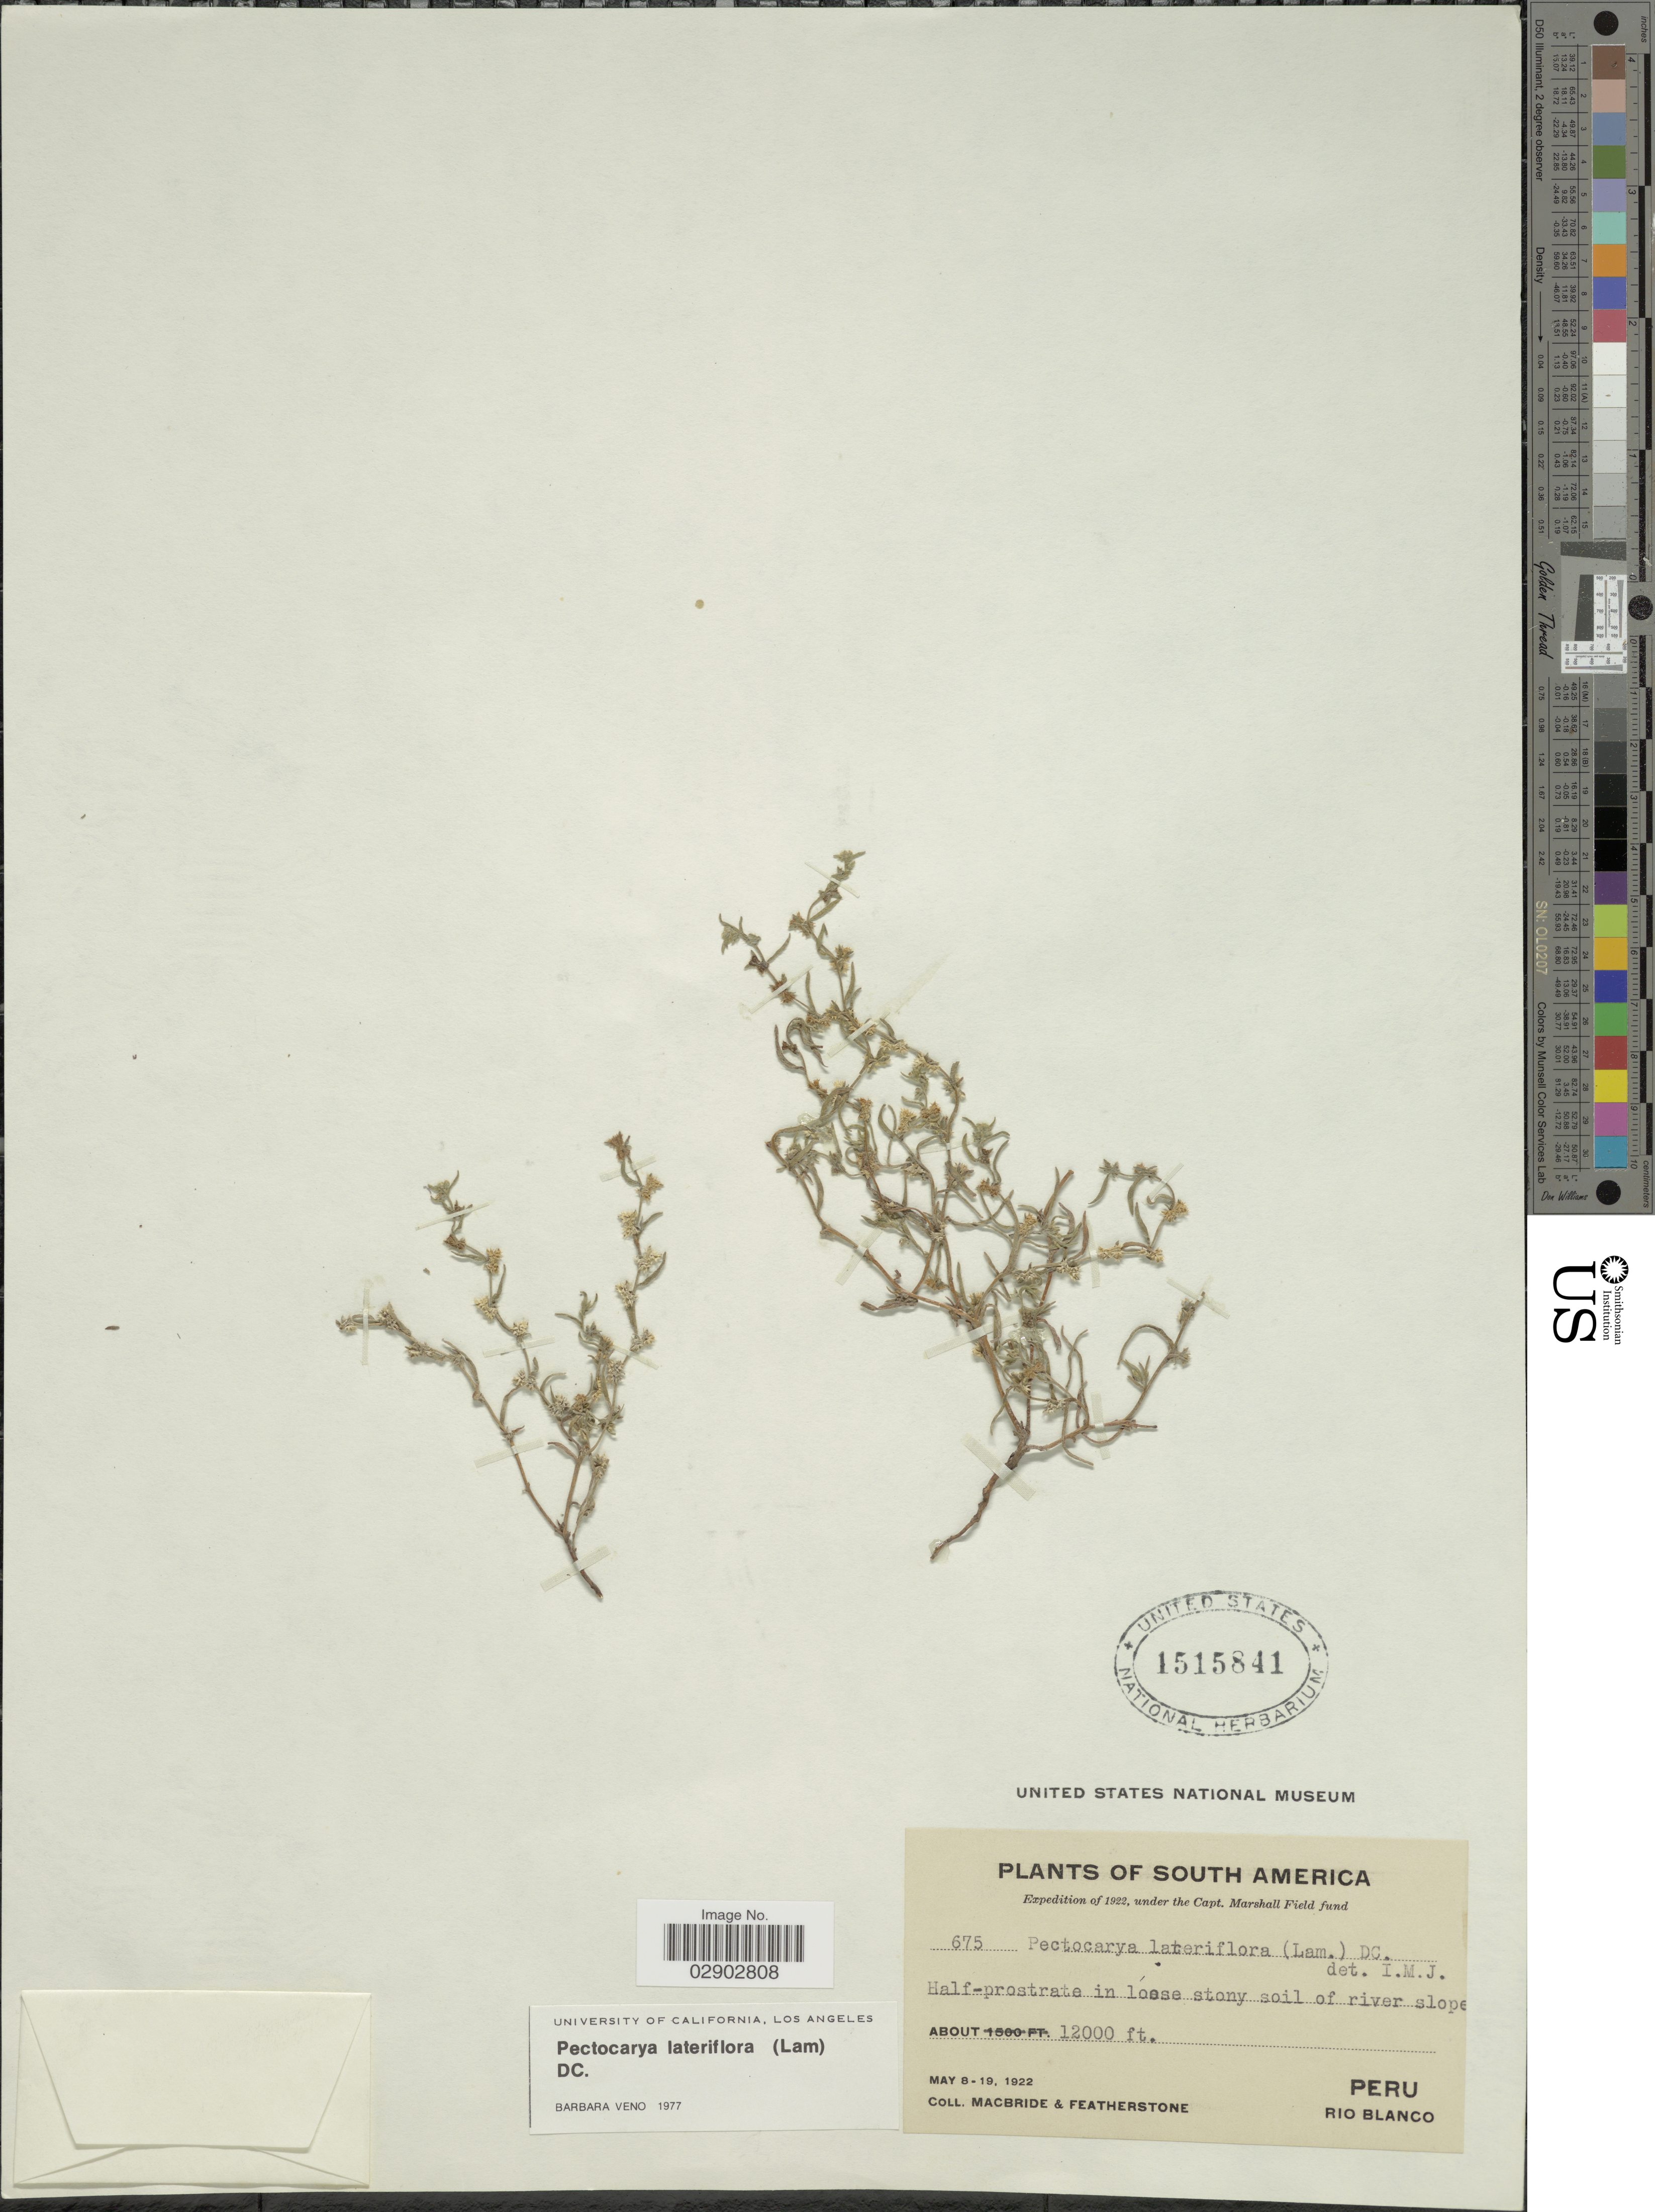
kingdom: Plantae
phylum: Tracheophyta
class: Magnoliopsida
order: Boraginales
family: Boraginaceae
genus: Pectocarya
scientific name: Pectocarya linearis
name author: (Ruiz & Pav.) DC.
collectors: Macbride, -- & -. Featherstone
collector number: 675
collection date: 1922-05-08/1922-05-19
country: Peru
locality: Rio Blanco.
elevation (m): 3658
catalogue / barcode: US 1515841